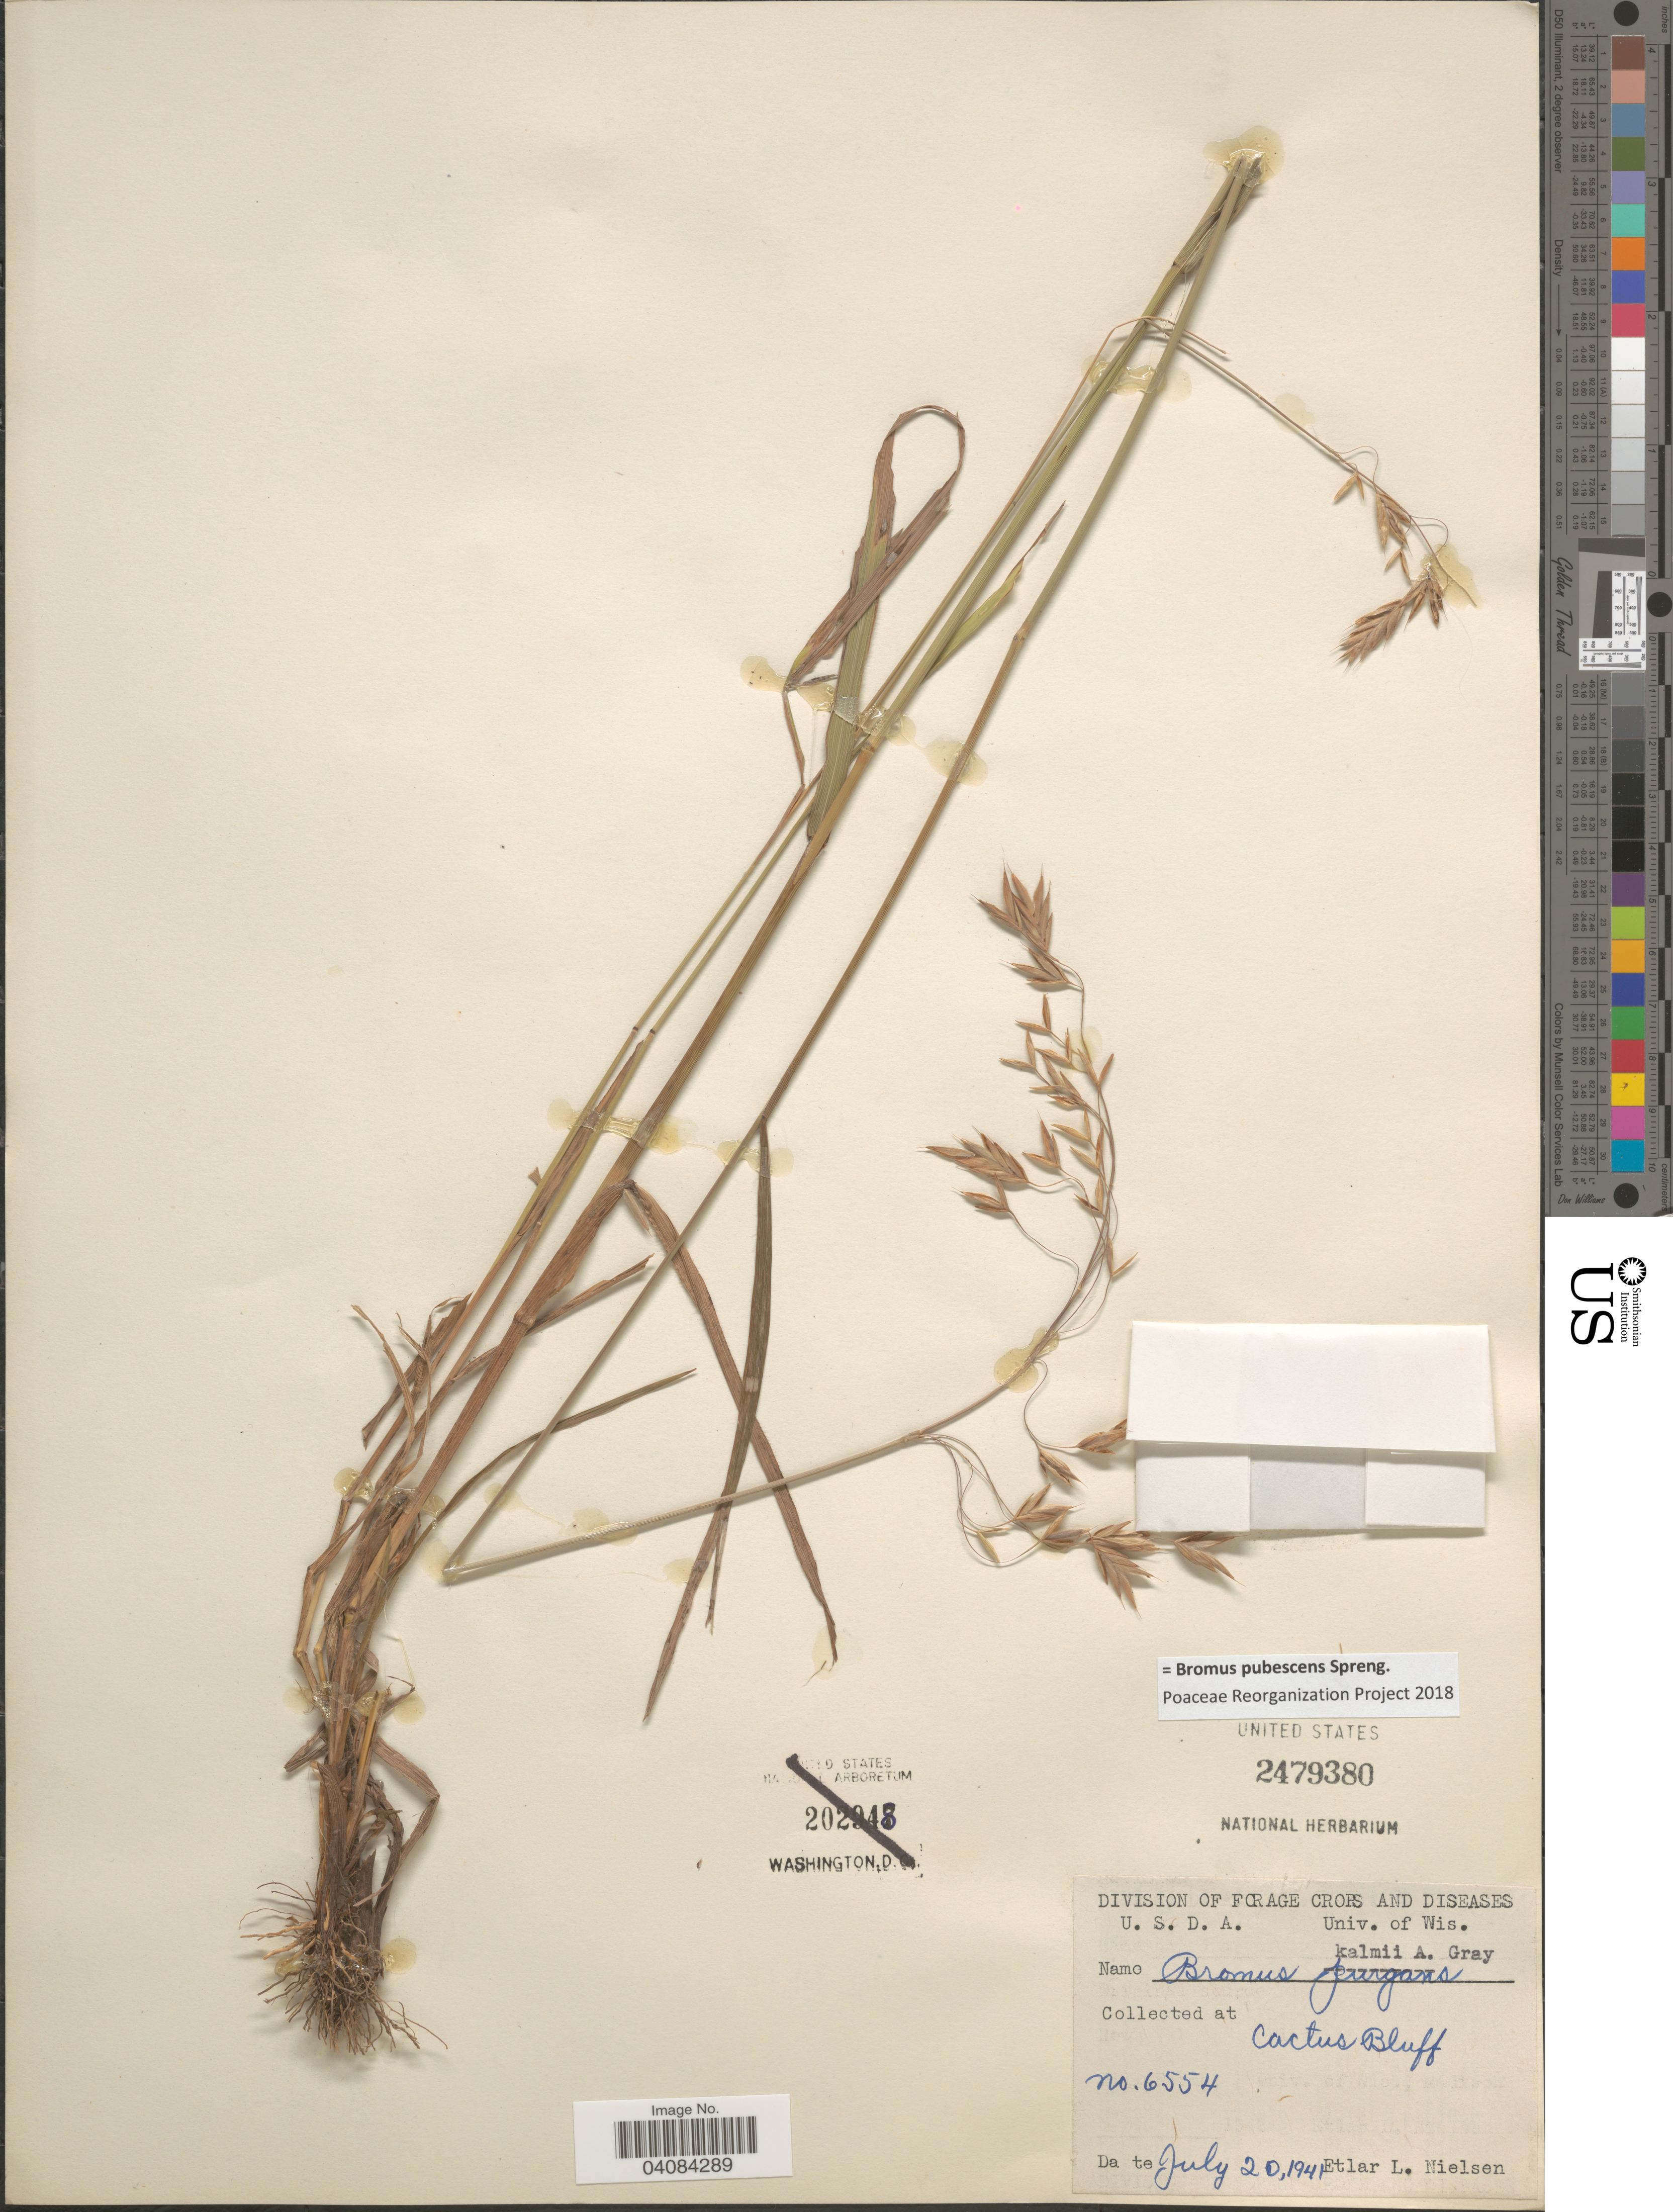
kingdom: Plantae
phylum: Tracheophyta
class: Liliopsida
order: Poales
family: Poaceae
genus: Bromus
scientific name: Bromus pubescens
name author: Muhl. ex Willd.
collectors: E. L. Nielsen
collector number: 6554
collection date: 1941-07-20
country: United States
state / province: Wisconsin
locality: Cactus Bluff.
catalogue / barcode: US 2479380